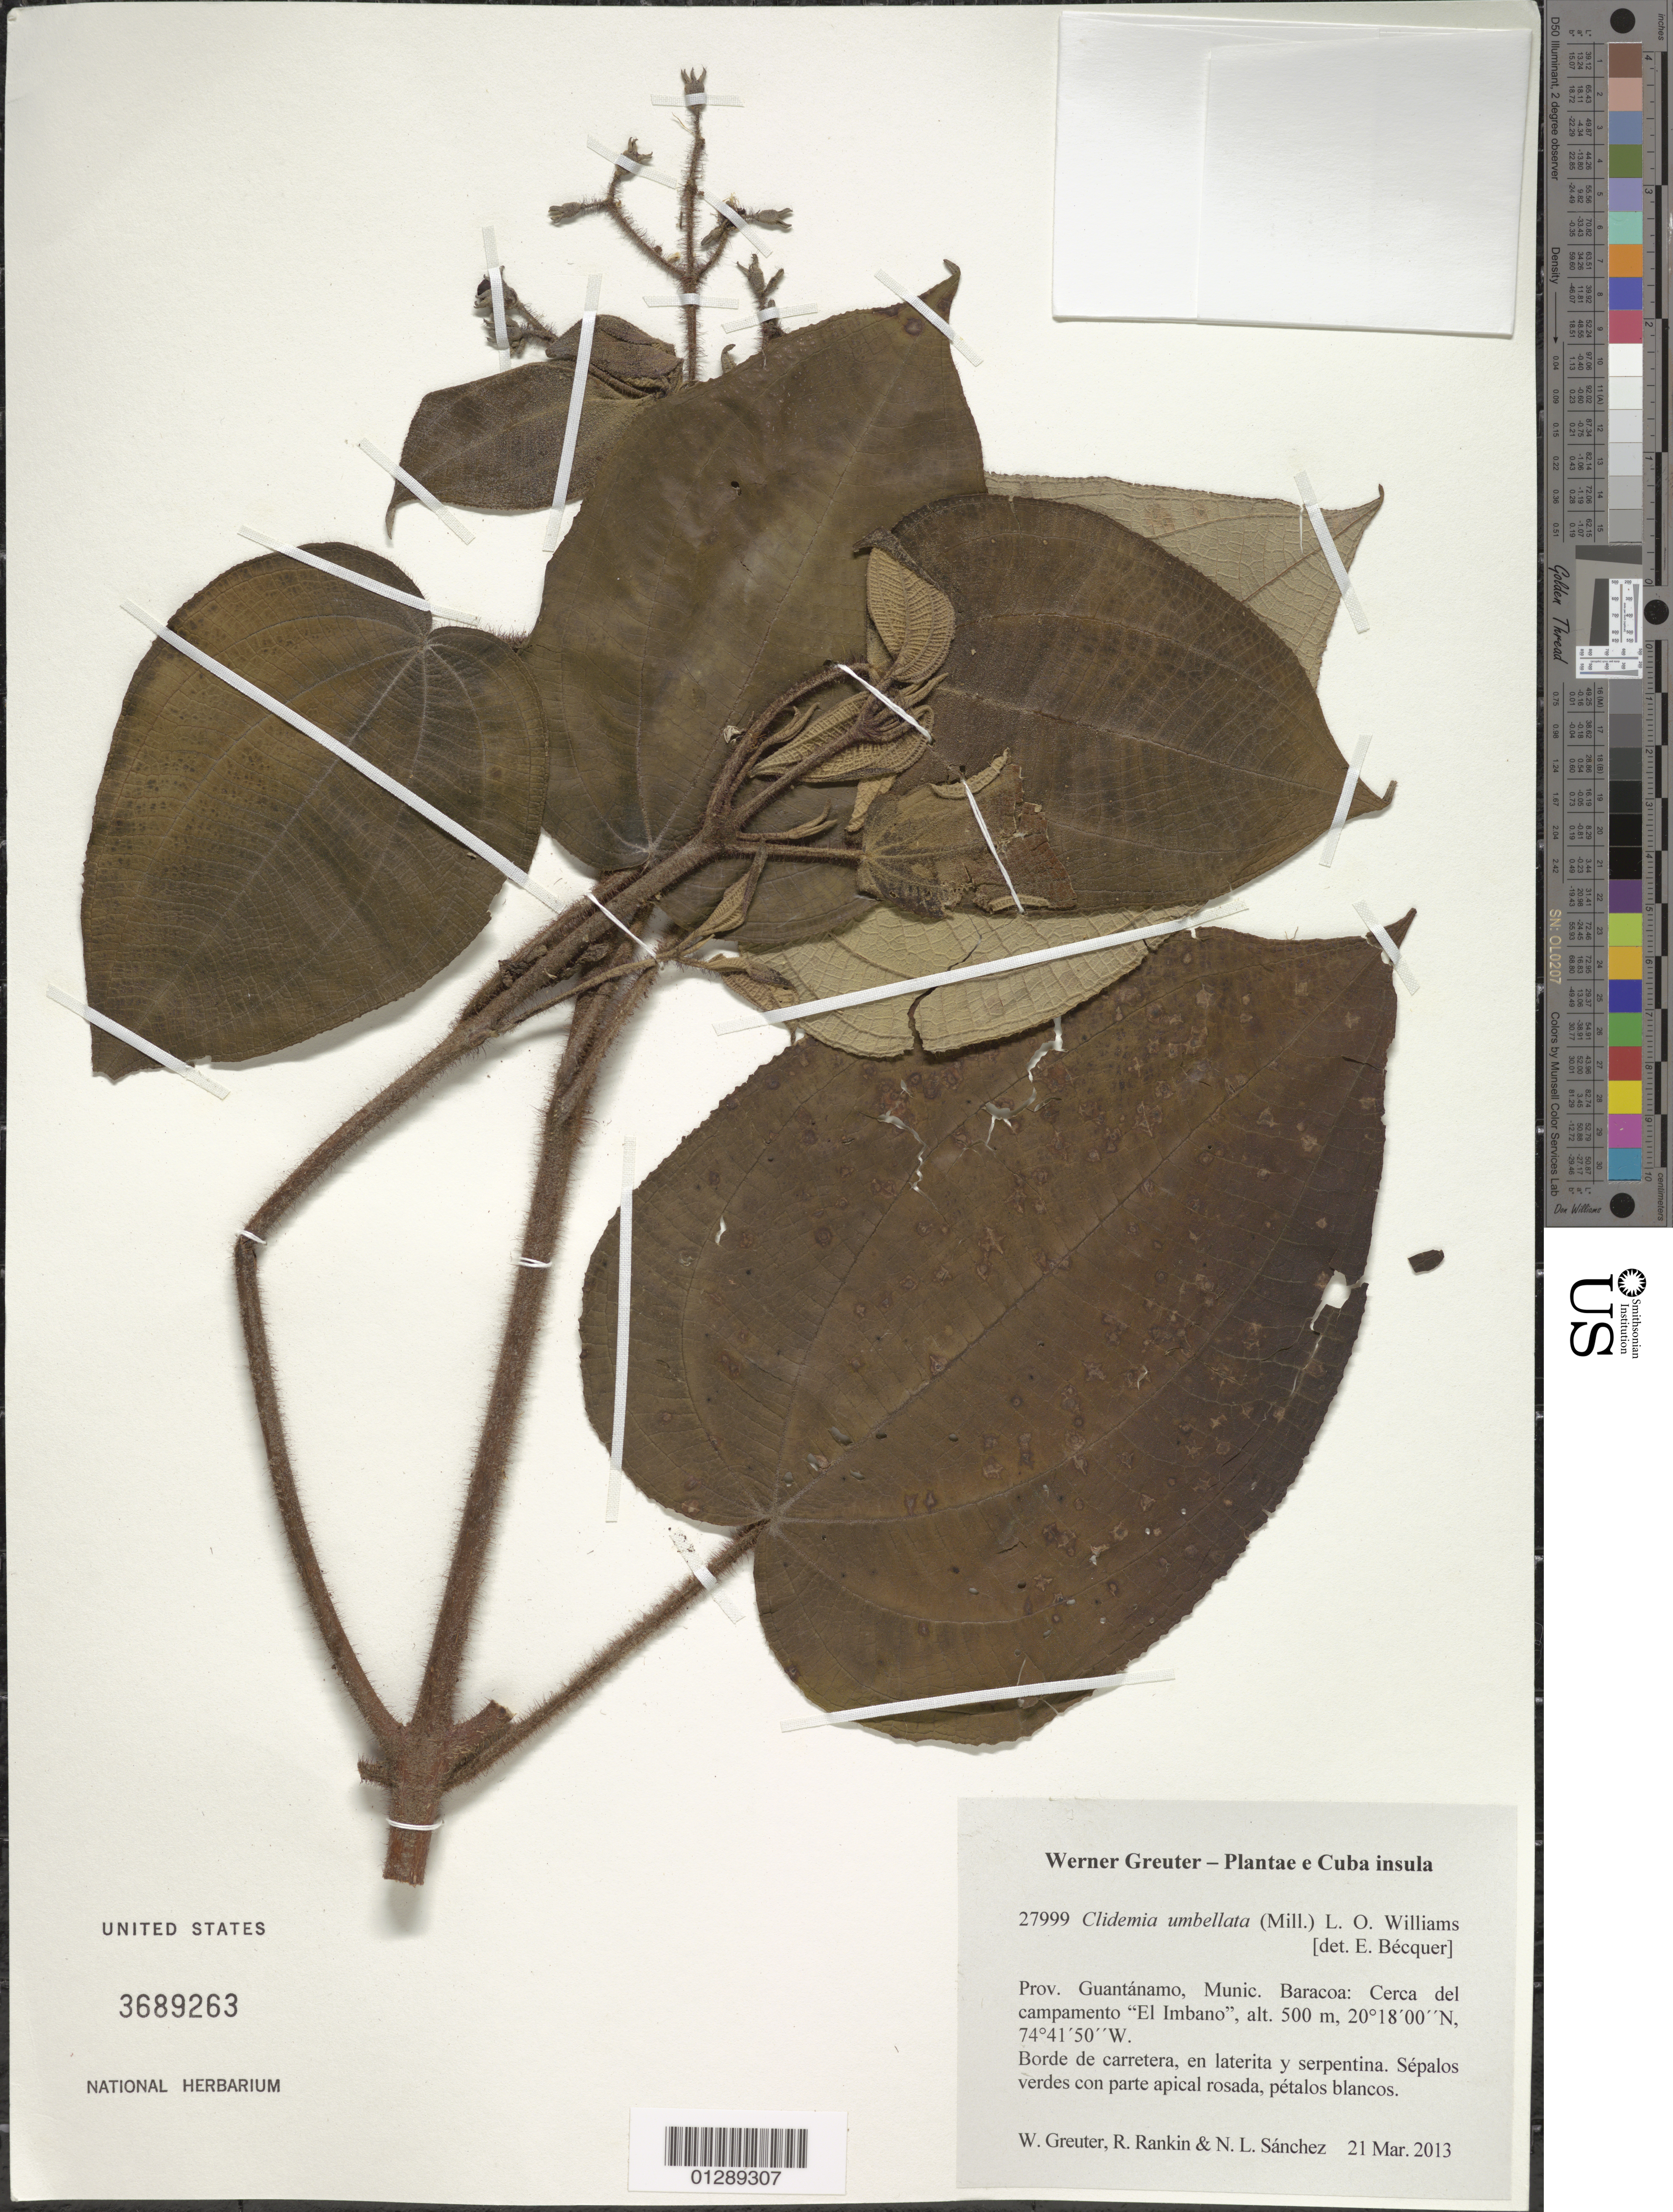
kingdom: Plantae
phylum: Tracheophyta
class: Magnoliopsida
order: Myrtales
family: Melastomataceae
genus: Clidemia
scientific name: Clidemia umbellata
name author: (Mill.) L.O. Williams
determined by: Bécquer Granados, E. R., (HAJB)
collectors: W. R. Greuter, R. Rankin Rodriguez & N. Sanchez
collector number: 27999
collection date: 2013-03-21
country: Cuba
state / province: Guantanamo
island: Cuba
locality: Munic. Baracoa: cerca del campamento "El Imbano".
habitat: Borde de carretera, en laterita y serpentina.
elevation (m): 500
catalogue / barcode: US 3689263